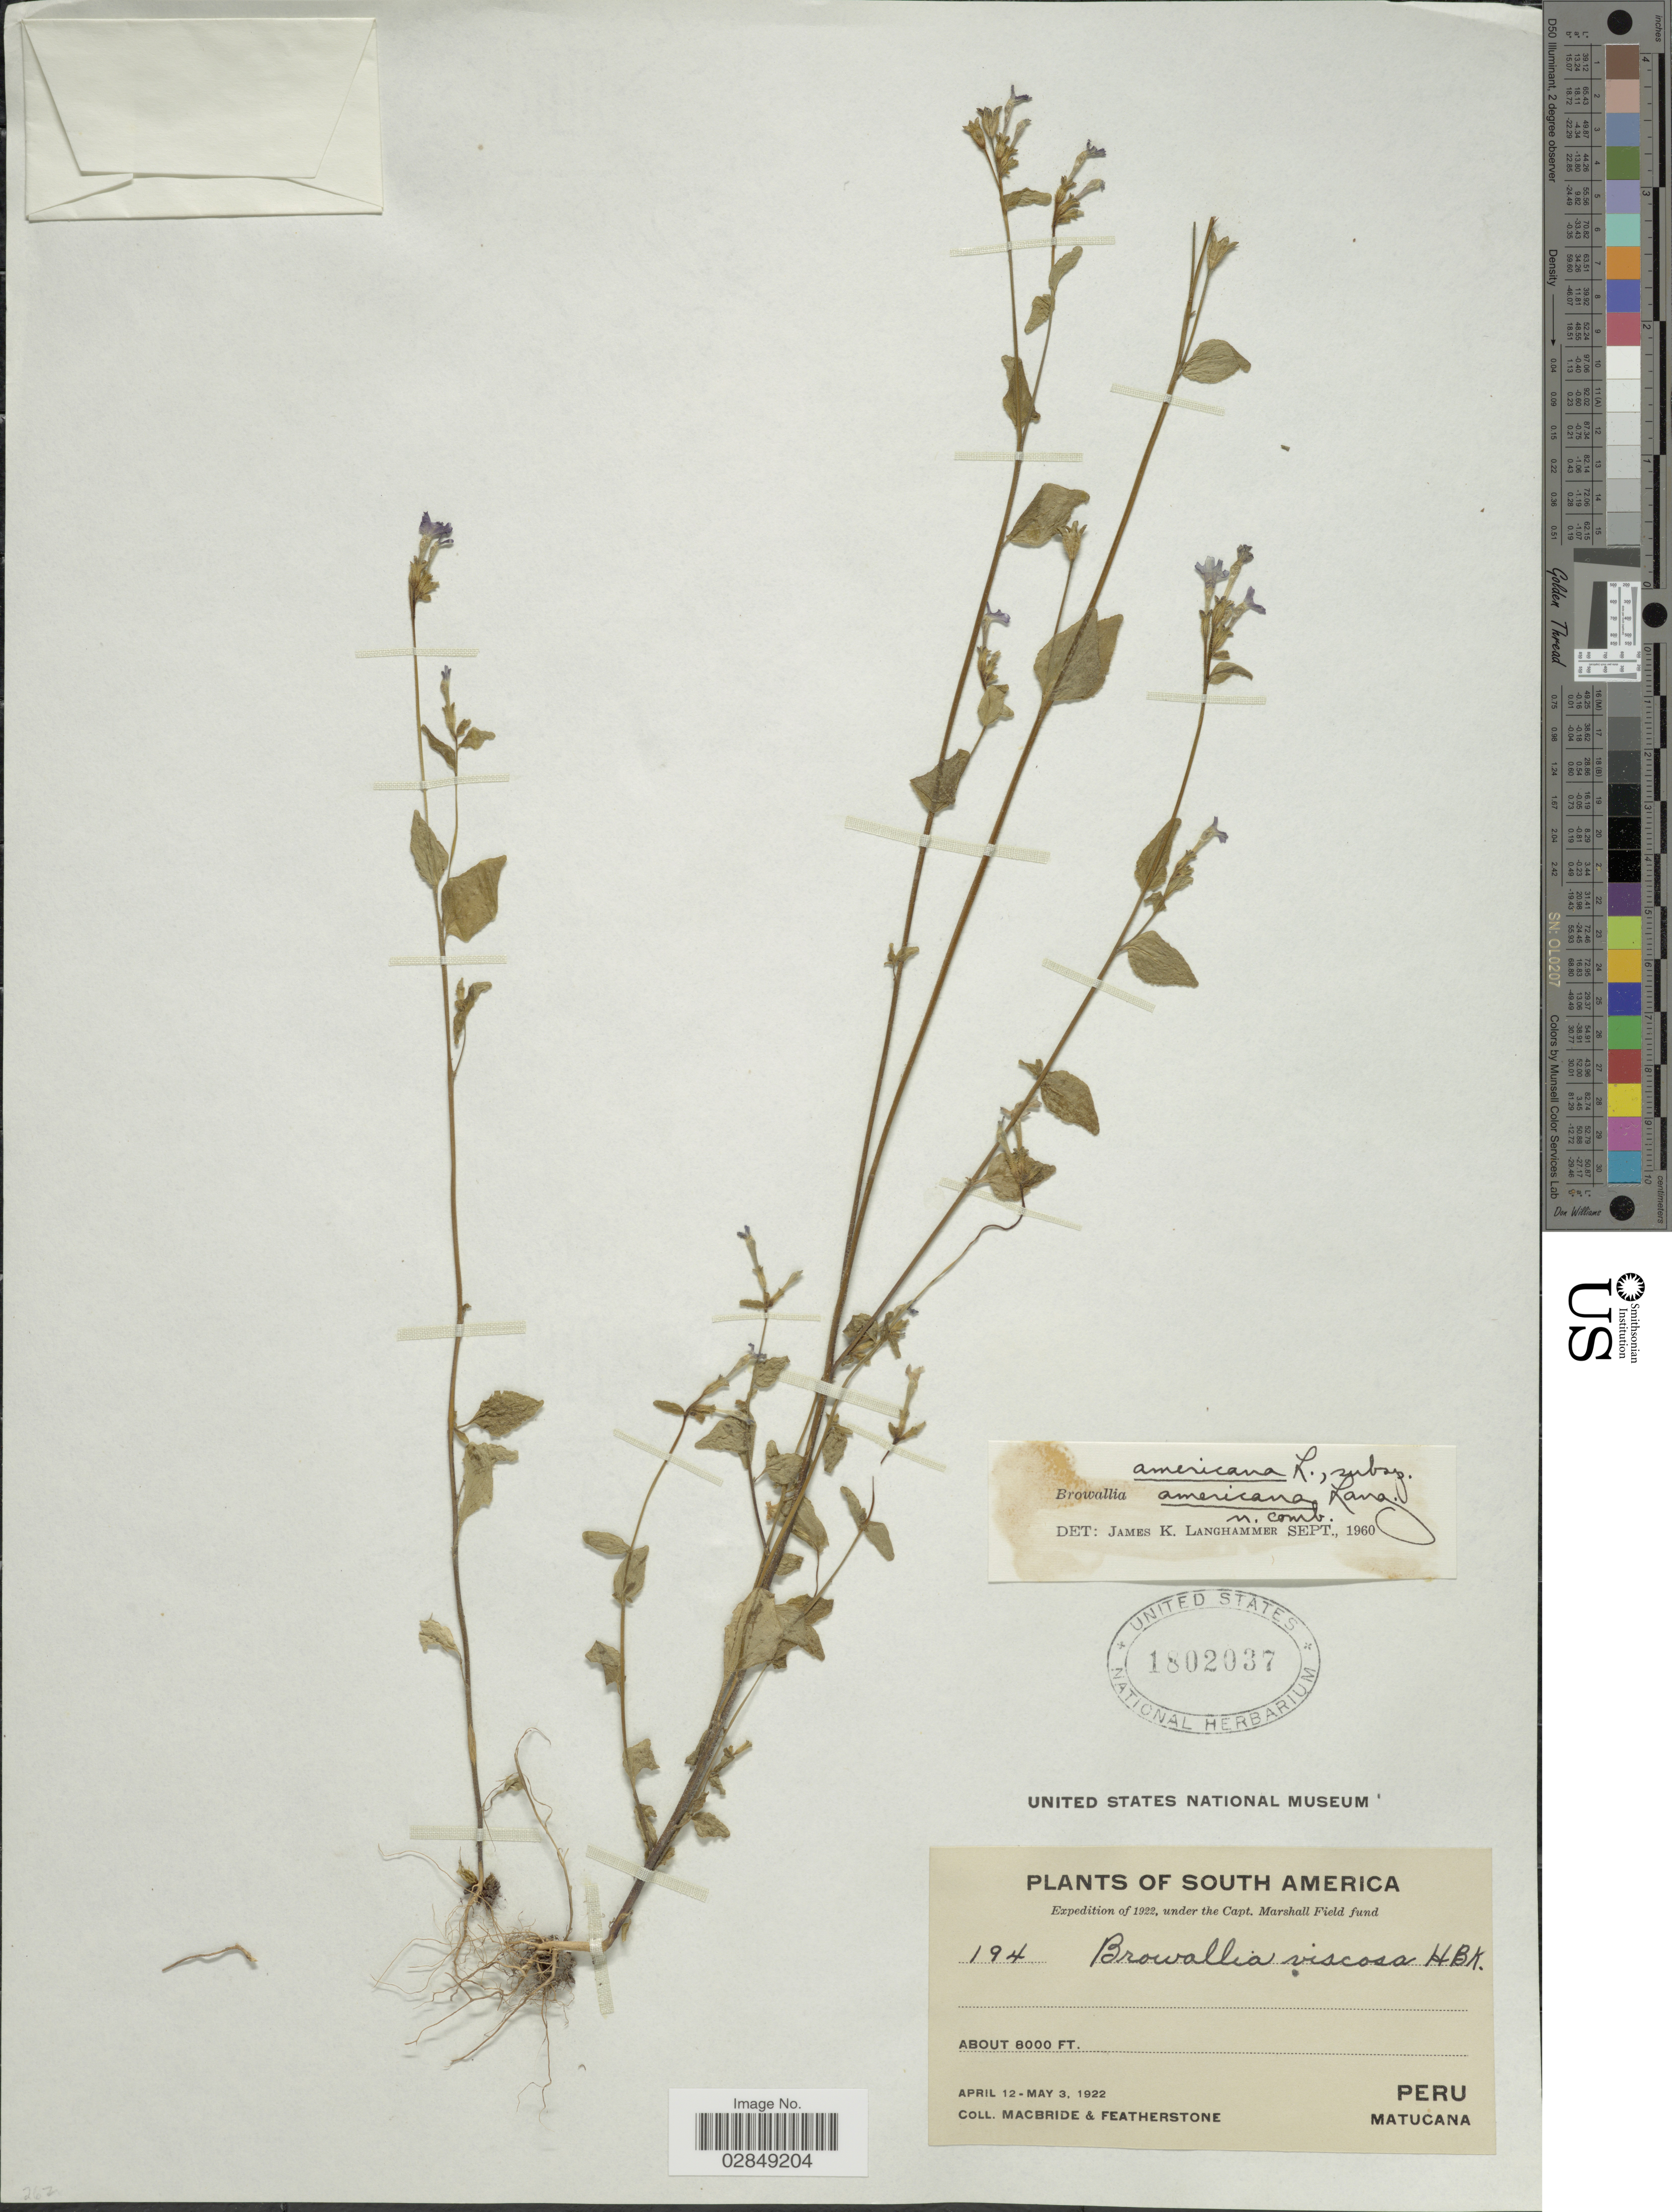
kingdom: Plantae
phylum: Tracheophyta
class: Magnoliopsida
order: Solanales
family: Solanaceae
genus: Browallia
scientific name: Browallia americana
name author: L.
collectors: Macbride, -- & -. Featherstone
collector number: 194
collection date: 1922-04-12/1922-05-03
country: Peru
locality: Matucana.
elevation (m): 2438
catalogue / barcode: US 1802037